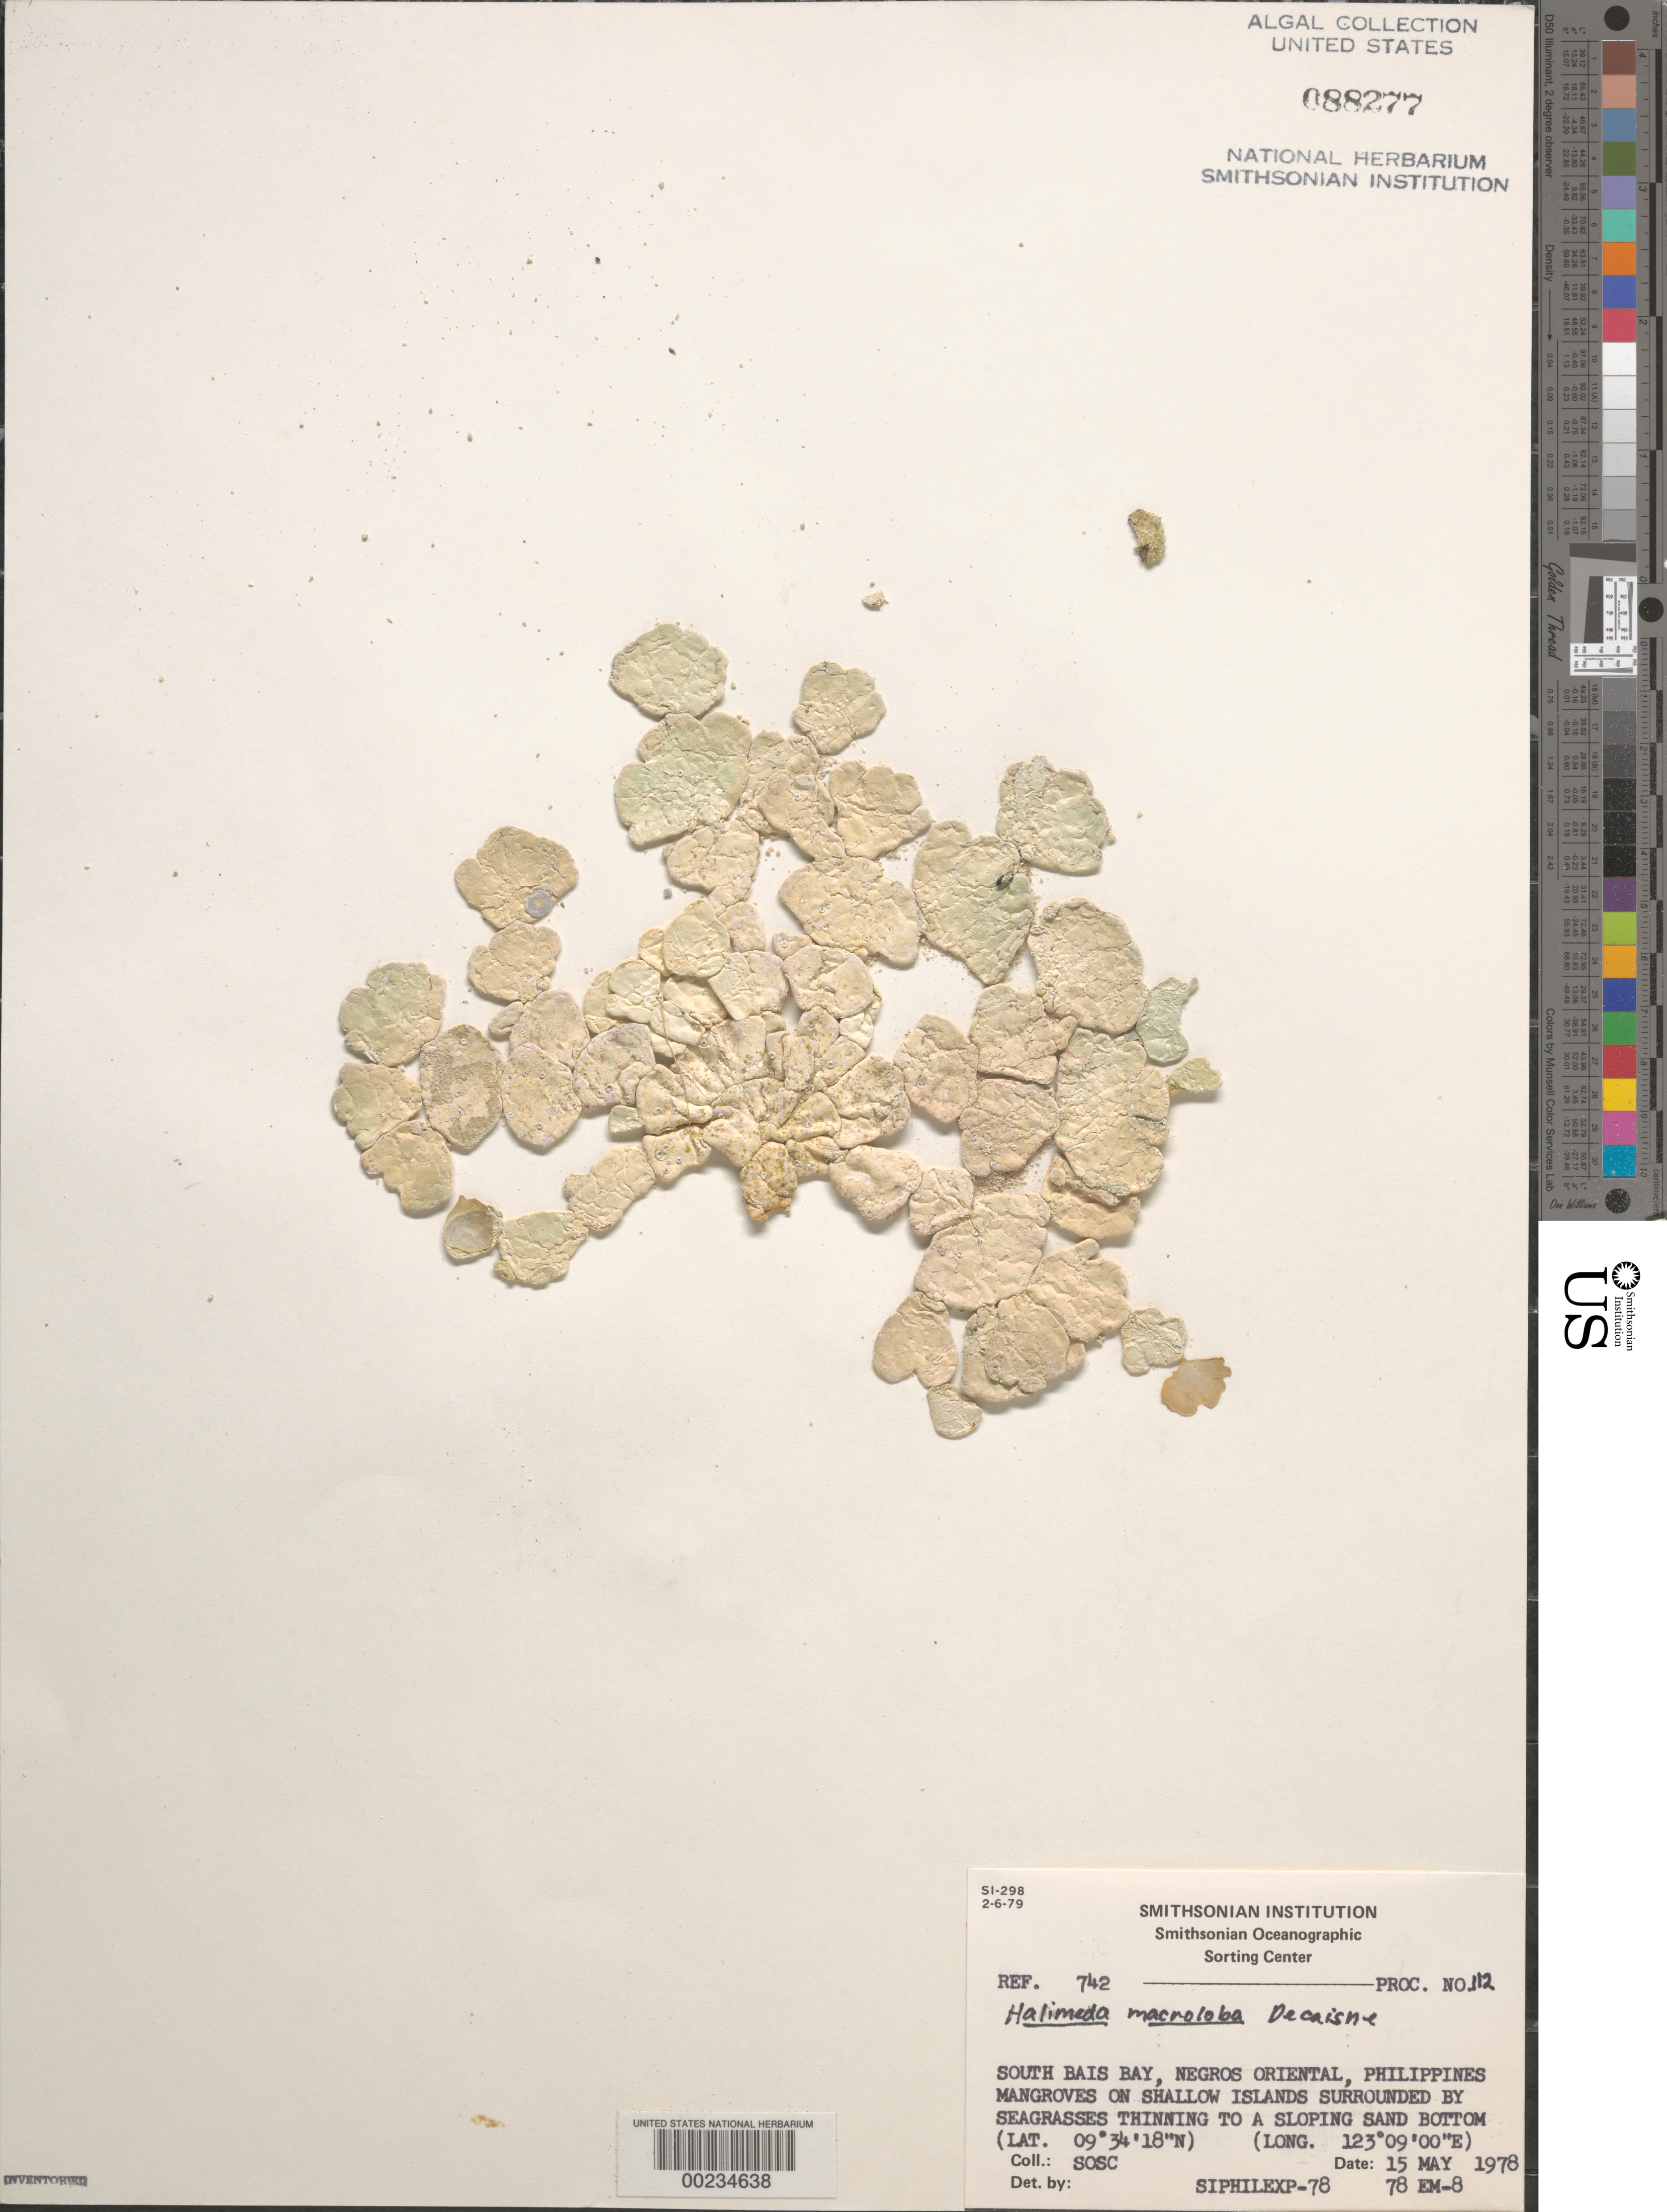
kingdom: Plantae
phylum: Chlorophyta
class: Ulvophyceae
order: Bryopsidales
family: Halimedaceae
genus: Halimeda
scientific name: Halimeda macroloba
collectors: SOSC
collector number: Station 78 Em-8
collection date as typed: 15 May 1978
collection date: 1978-05-15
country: Philippines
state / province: Central Visayas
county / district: Negros Oriental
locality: South bais bay, negros oriental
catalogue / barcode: US 88277